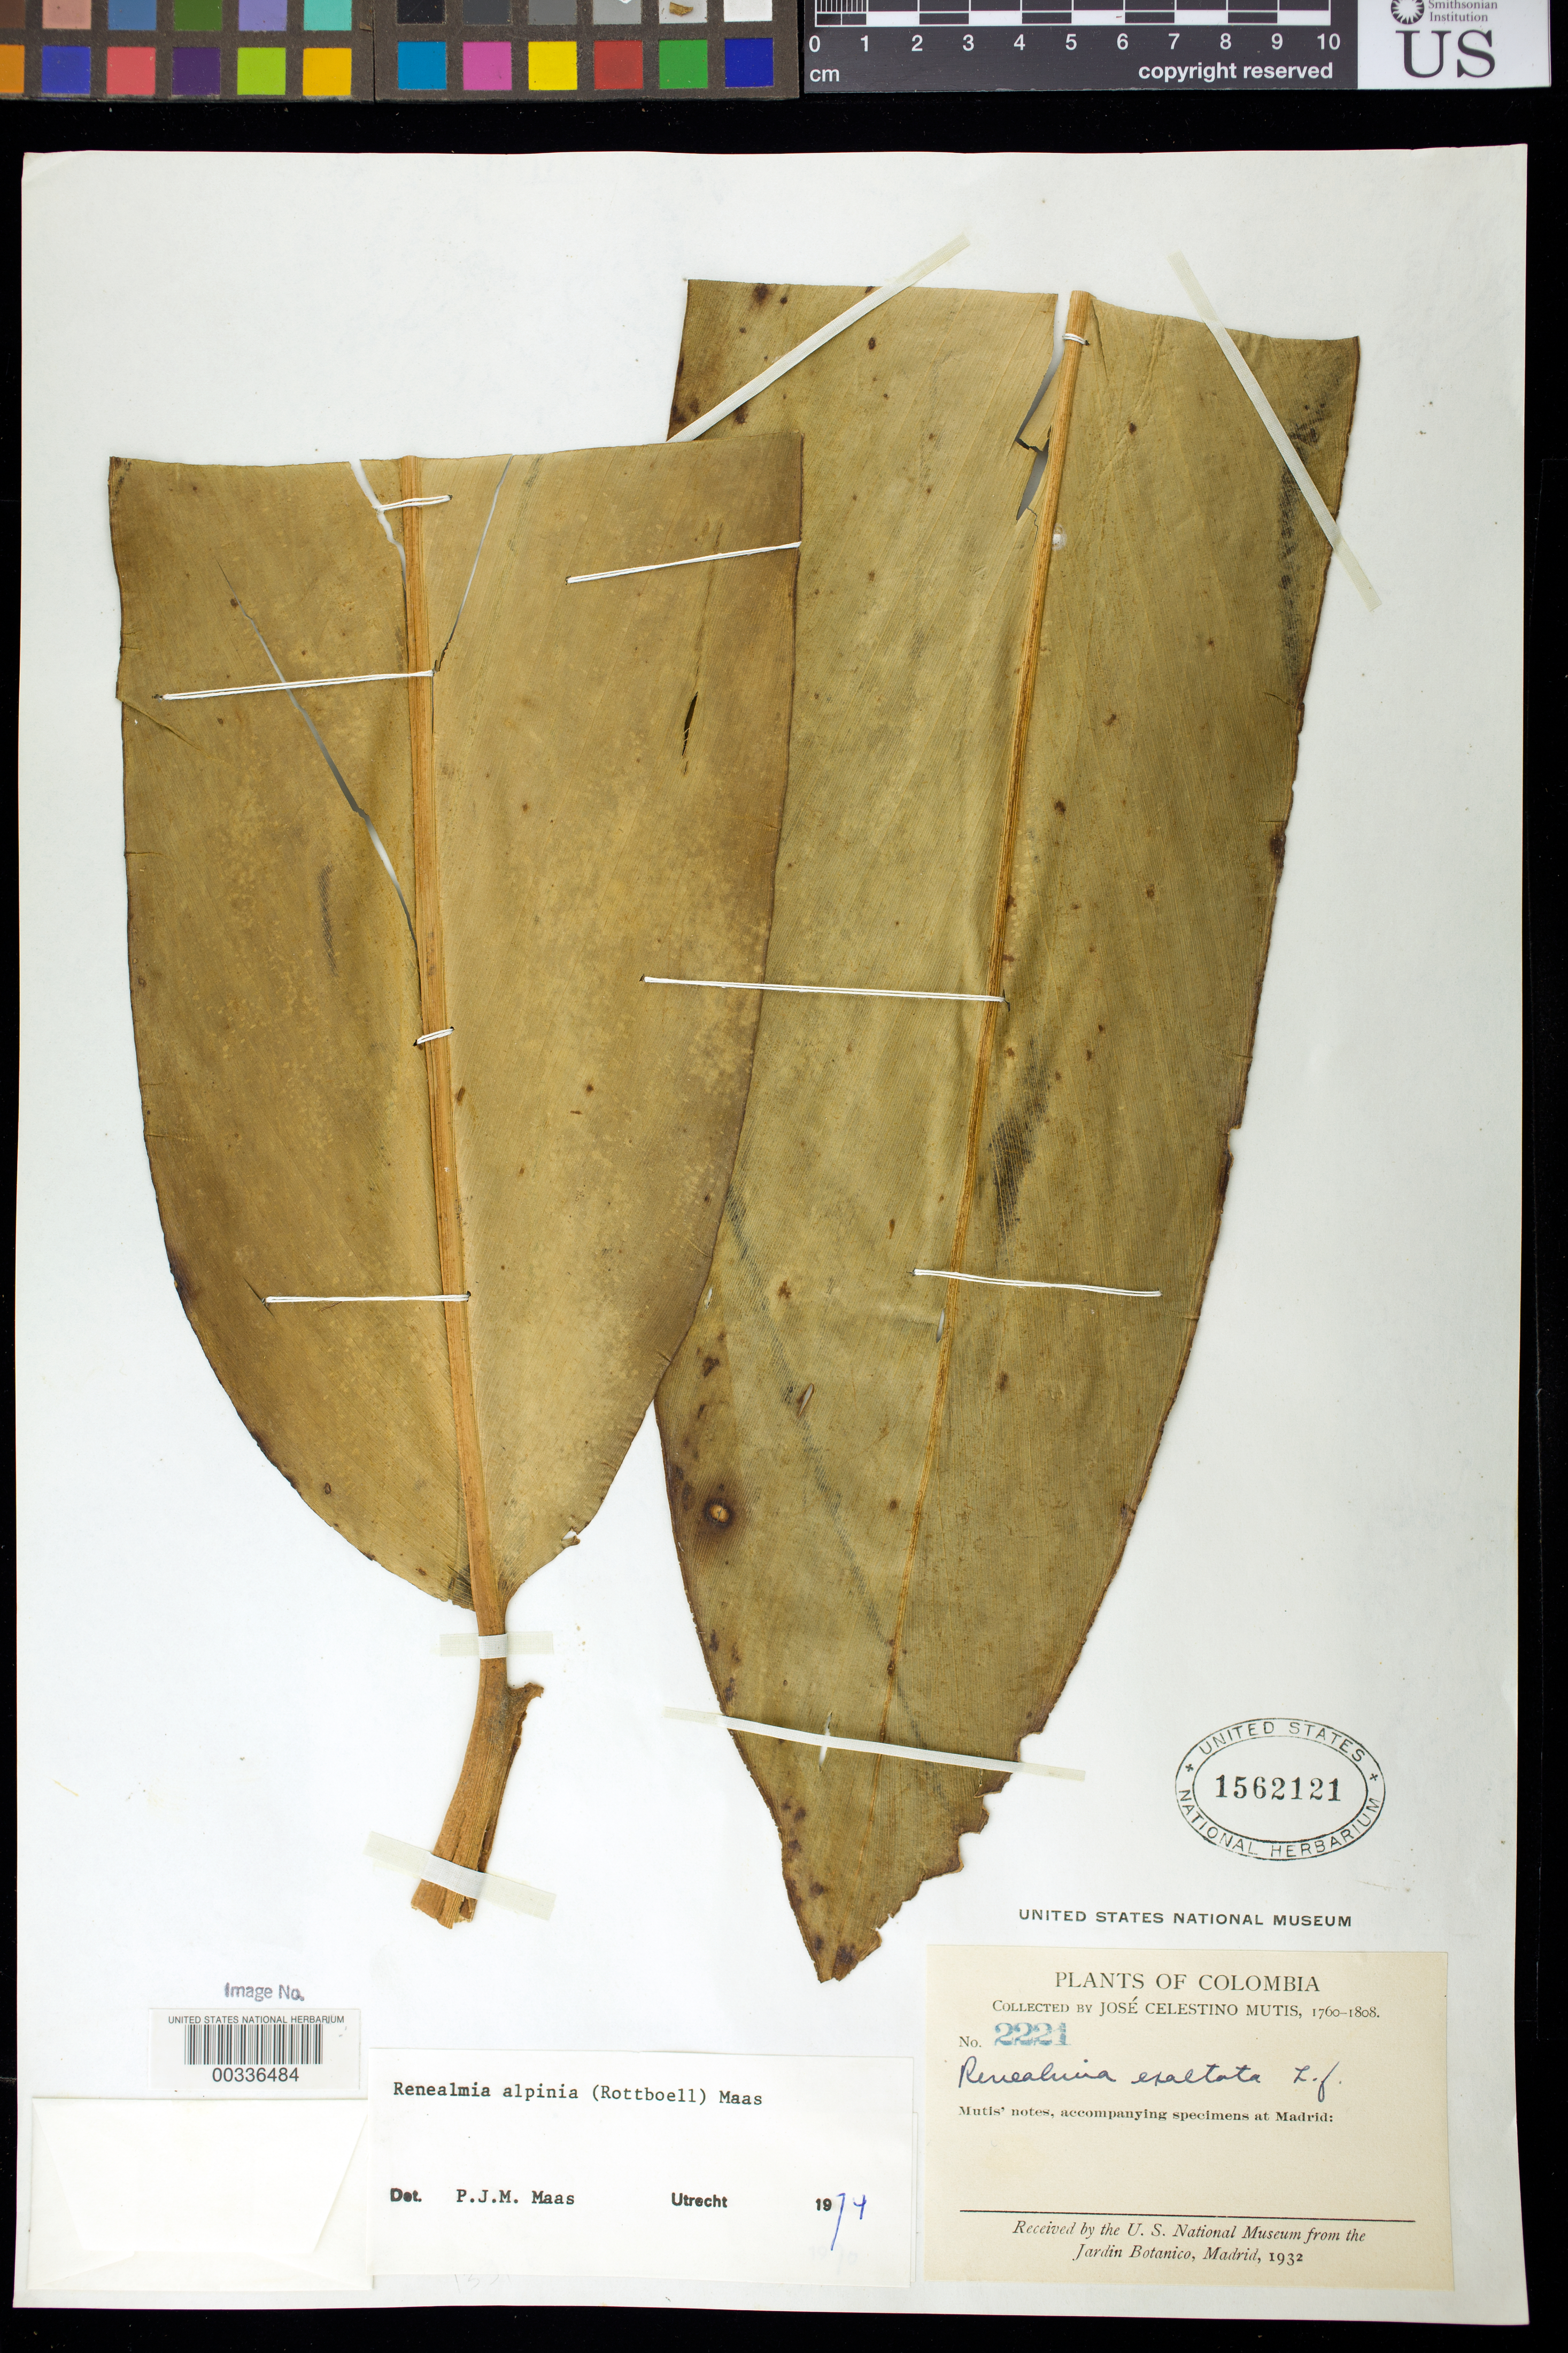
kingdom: Plantae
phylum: Tracheophyta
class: Liliopsida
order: Zingiberales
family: Zingiberaceae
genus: Renealmia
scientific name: Renealmia alpinia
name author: (Rottb.) Maas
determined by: Maas, Paul J. M.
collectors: J. C. B. Mutis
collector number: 2221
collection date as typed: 1760 to -- -- 1808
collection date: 1760/1808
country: Colombia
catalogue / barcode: US 1562121